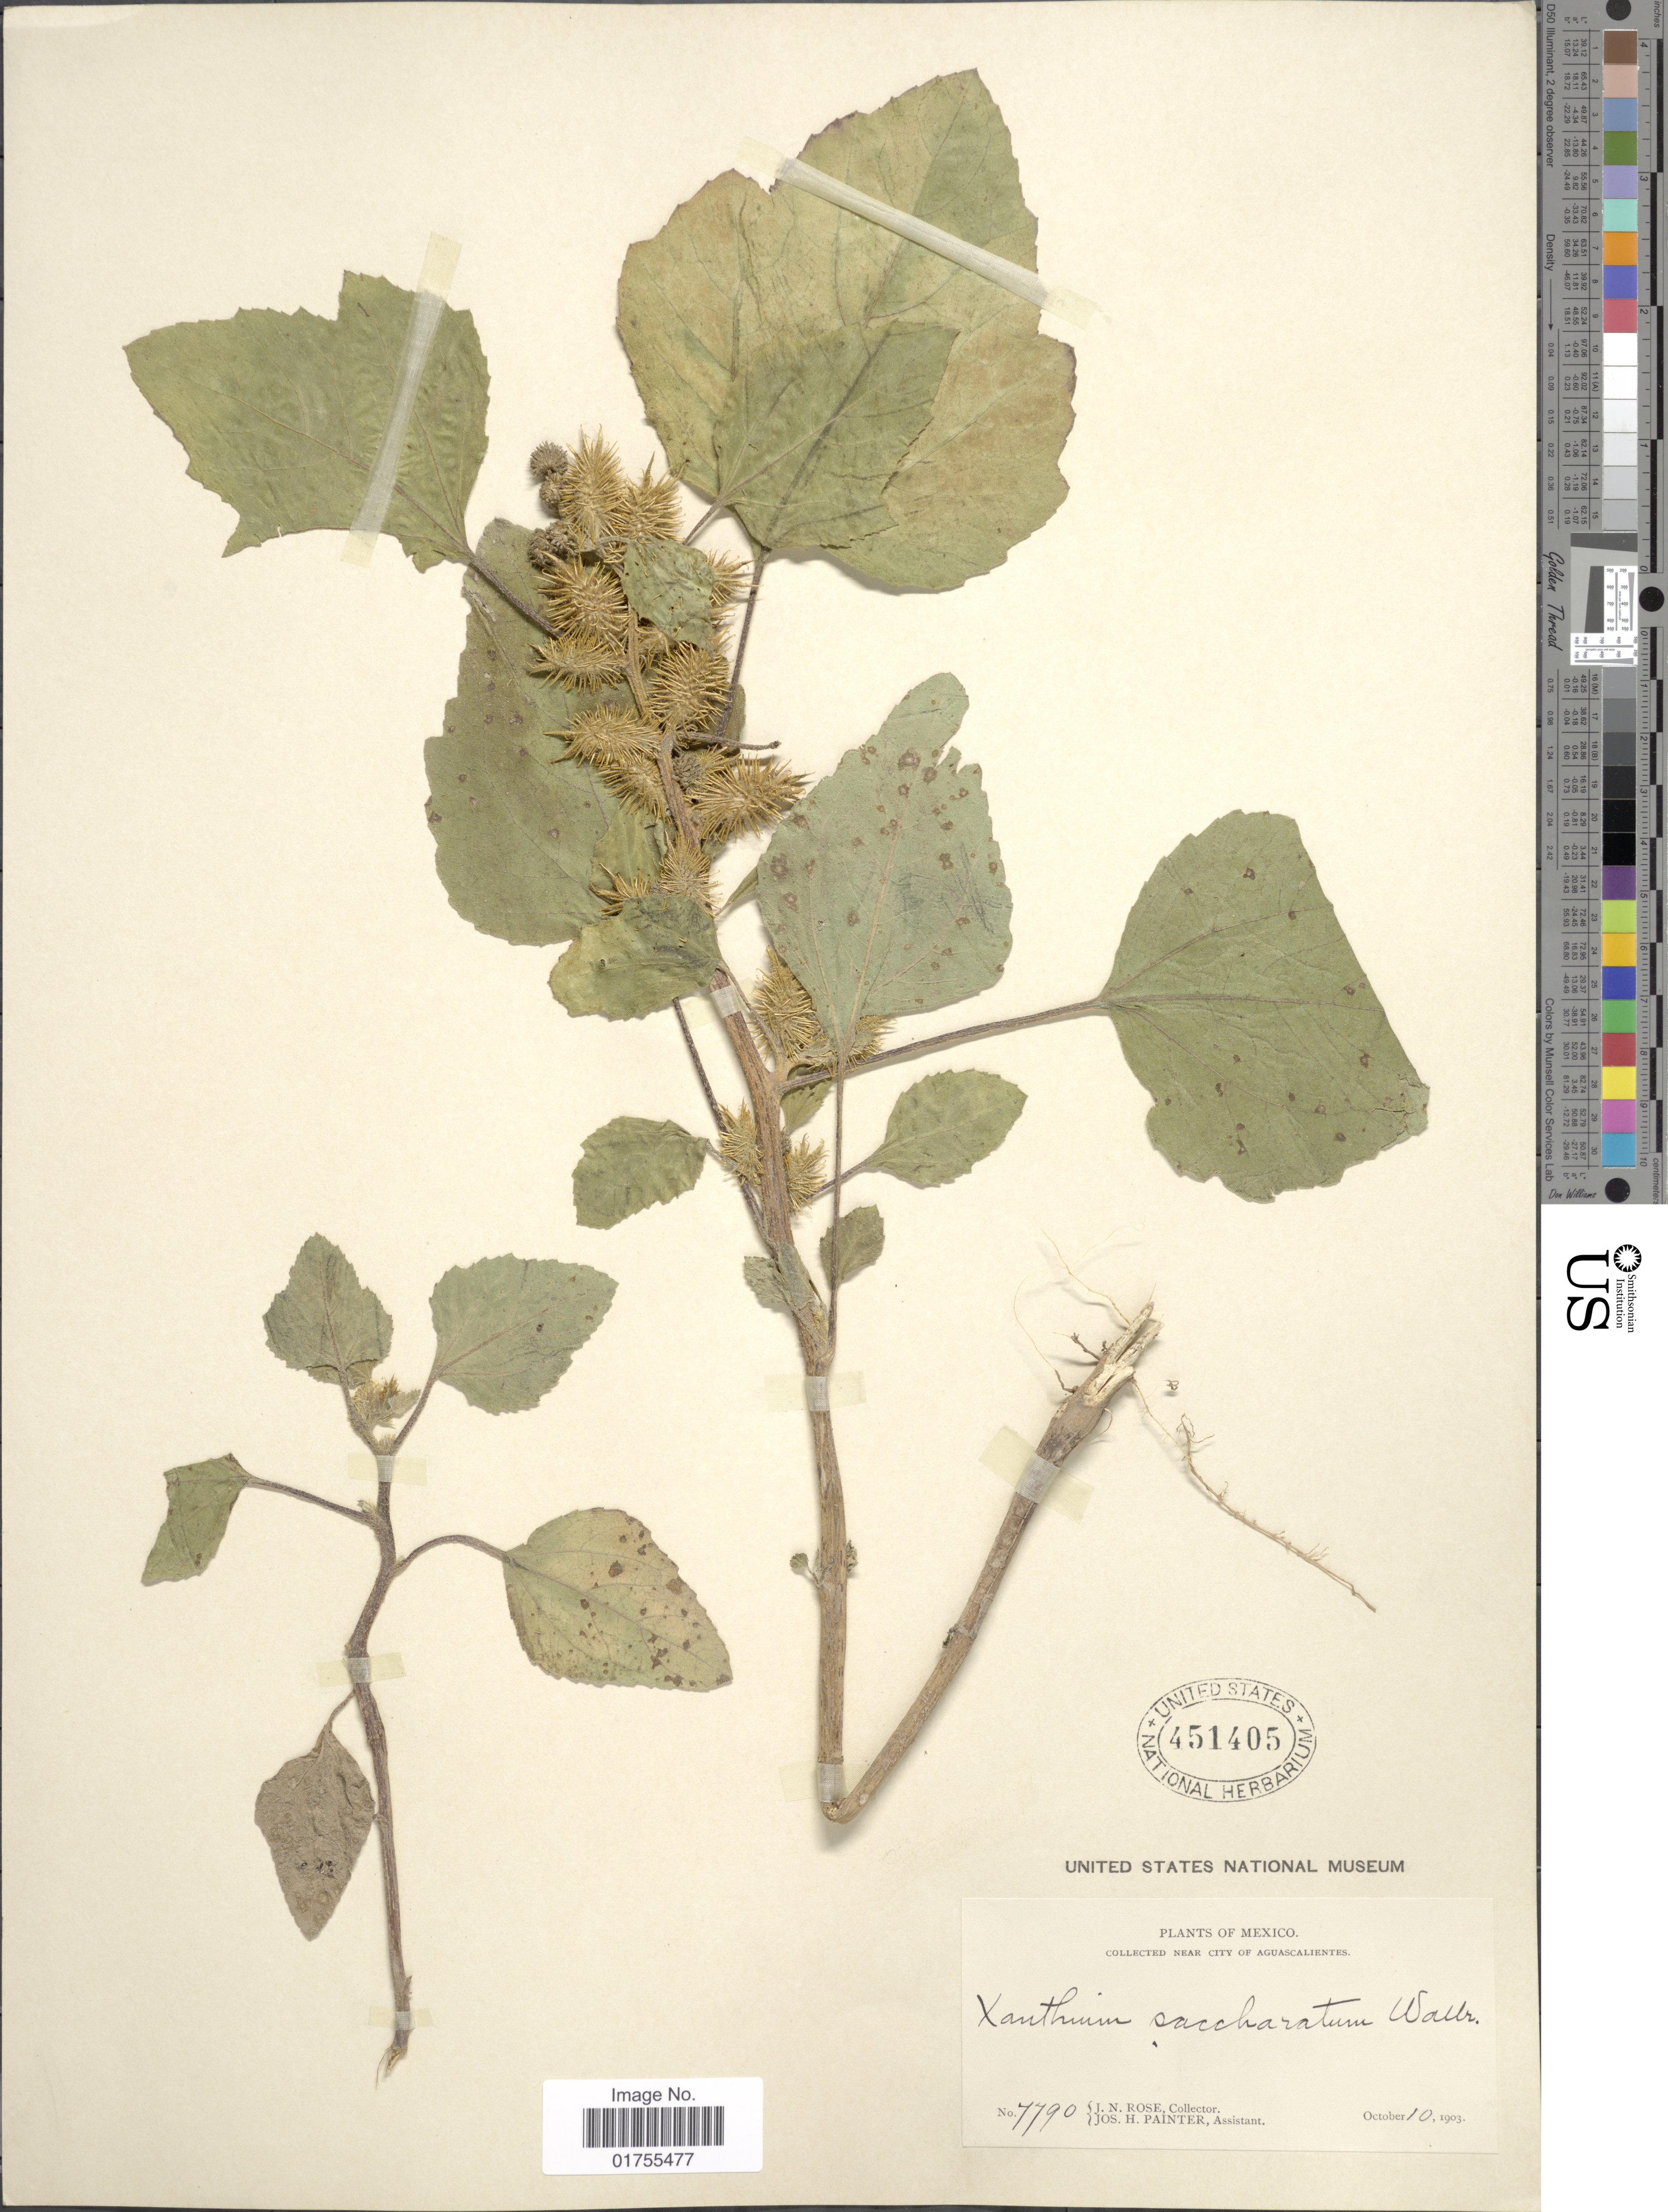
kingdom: Plantae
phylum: Tracheophyta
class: Magnoliopsida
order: Asterales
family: Asteraceae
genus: Xanthium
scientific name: Xanthium strumarium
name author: L.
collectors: J. N. Rose & J. H. Painter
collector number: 7790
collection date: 1903-10-10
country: Mexico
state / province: Aguascalientes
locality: Near city of Aguascalientes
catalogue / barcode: US 451405